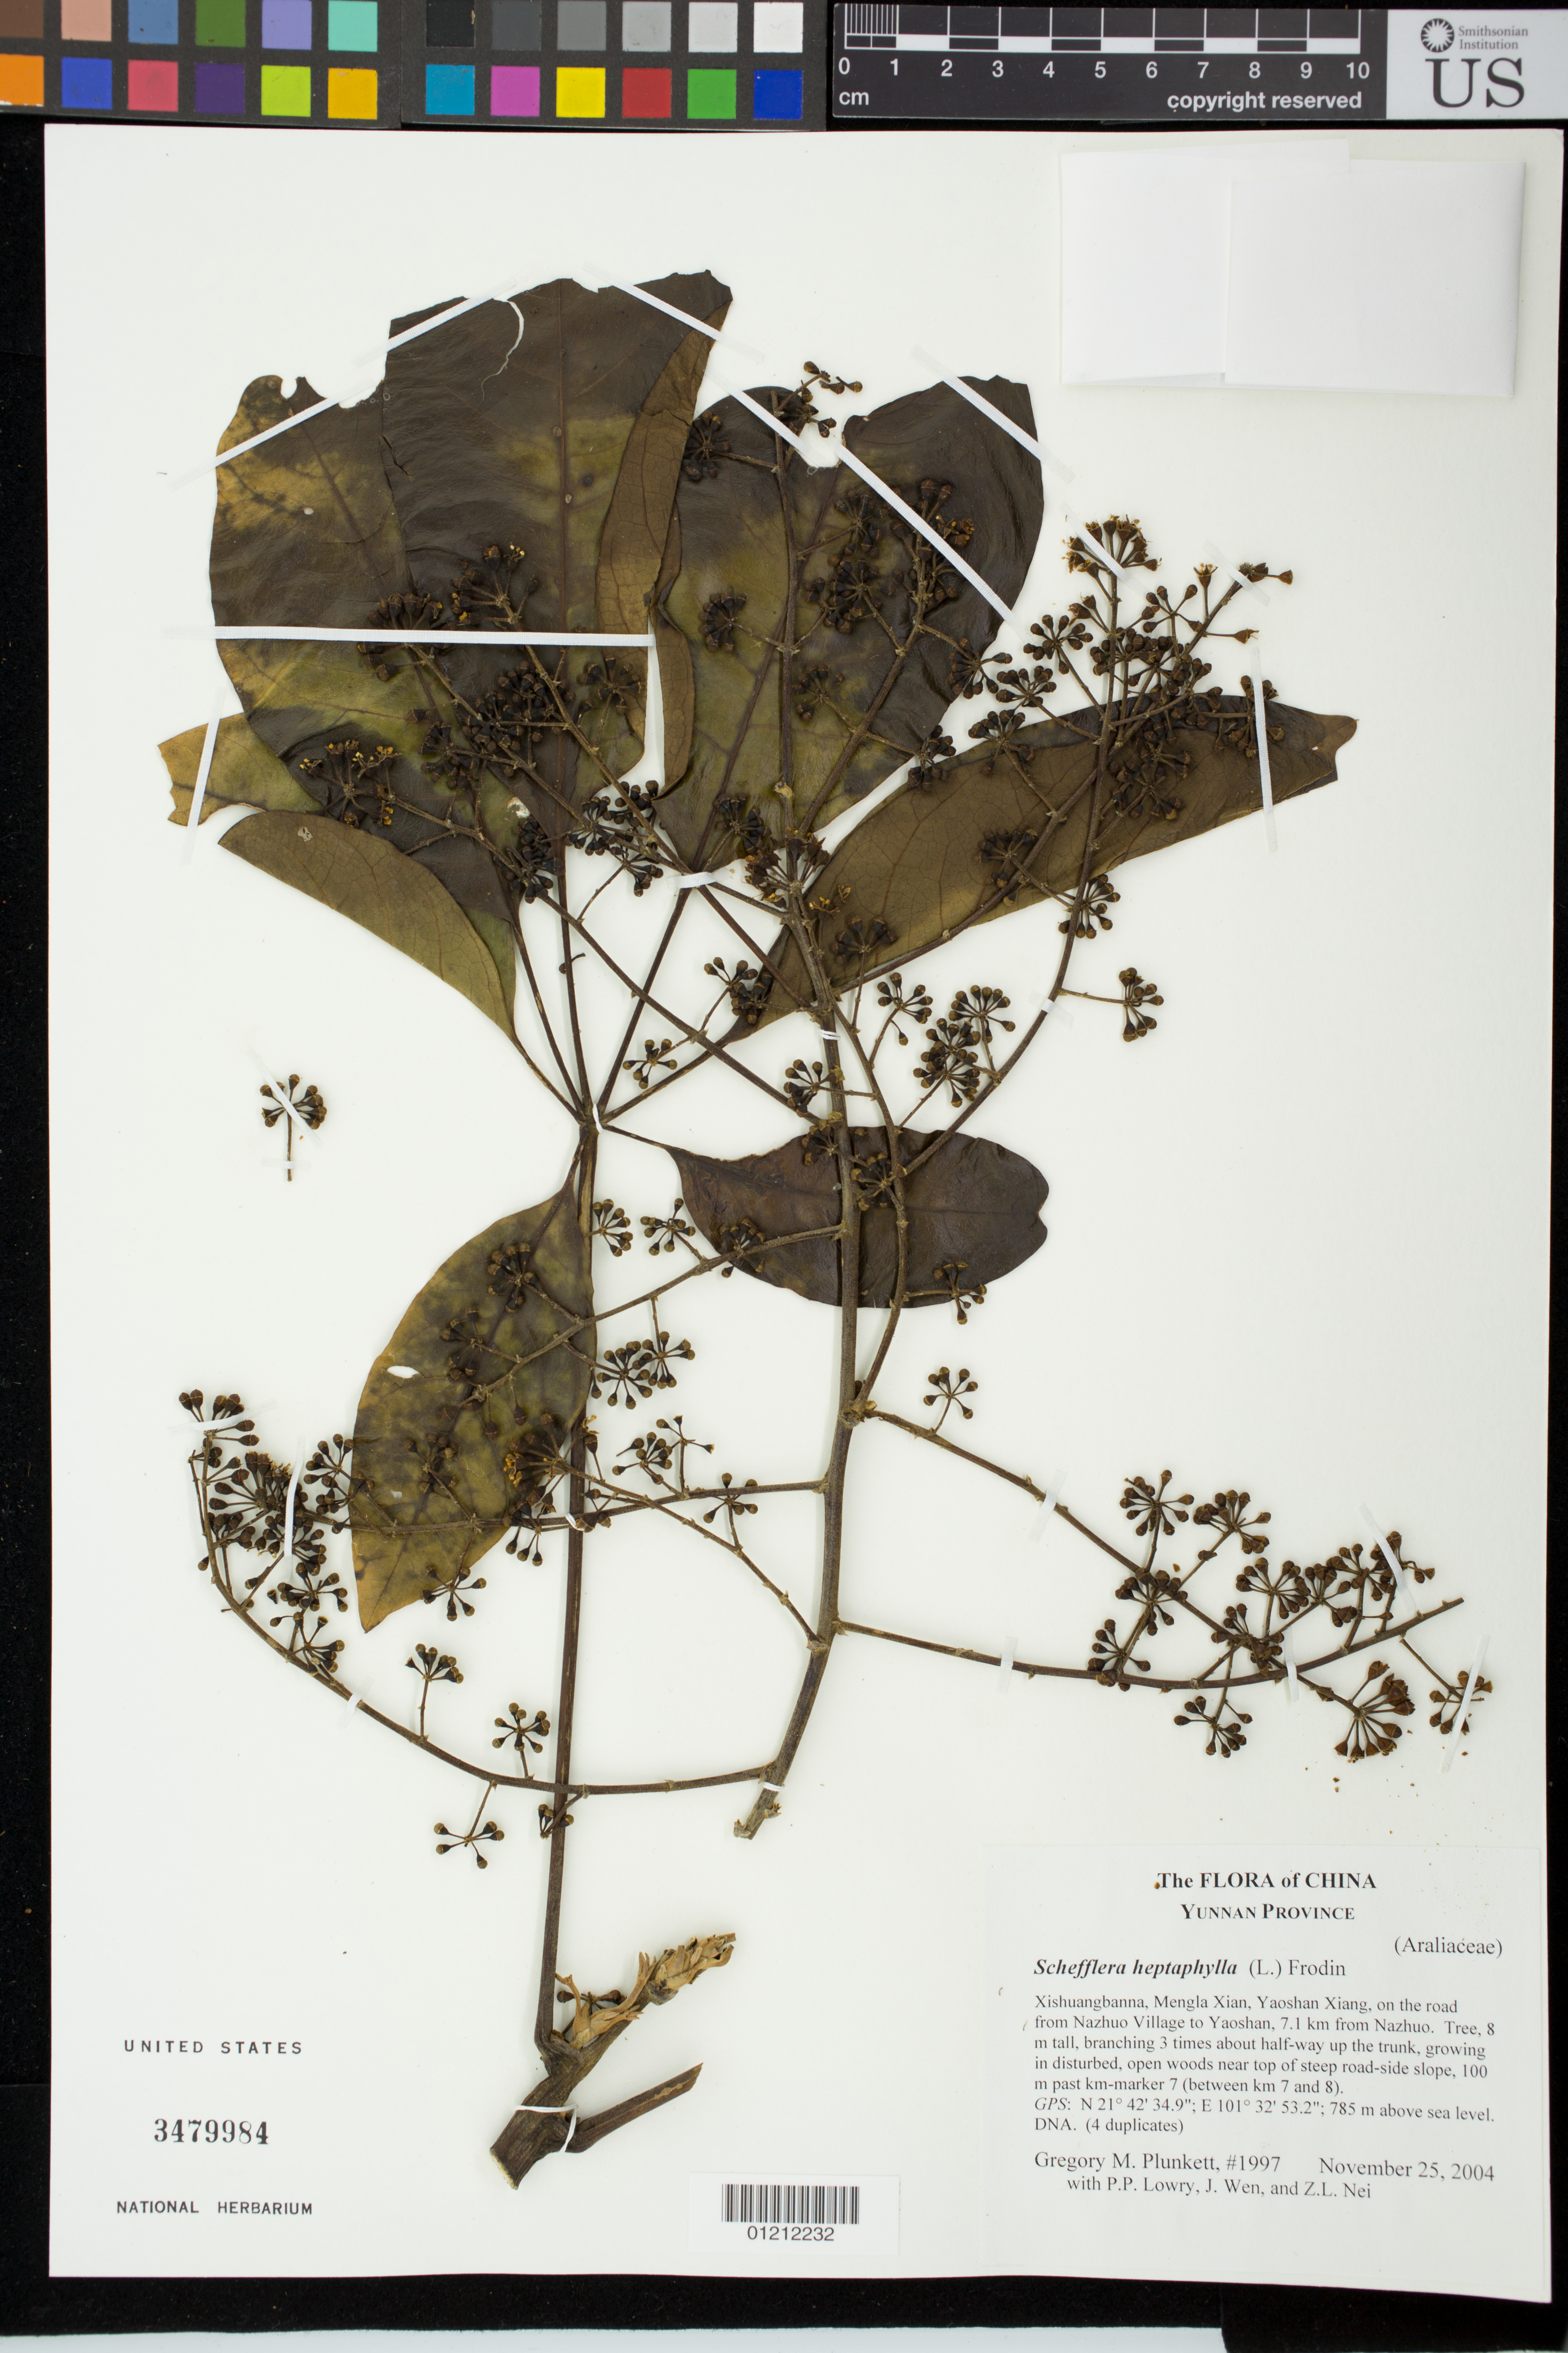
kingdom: Plantae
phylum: Tracheophyta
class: Magnoliopsida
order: Apiales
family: Araliaceae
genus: Schefflera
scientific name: Schefflera heptaphylla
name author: (L.) Frodin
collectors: G. M. Plunkett, P. P. Lowry, J. Wen & Z. Nei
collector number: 1997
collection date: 2004-11-25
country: China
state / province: Yunnan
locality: Xishuangbanna, Mengla Xian, Yaoshan Xiang, on the road from Nazhuo Village to Yaoshan. 7.1 km from Nazhuo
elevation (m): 785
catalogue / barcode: US 3479984